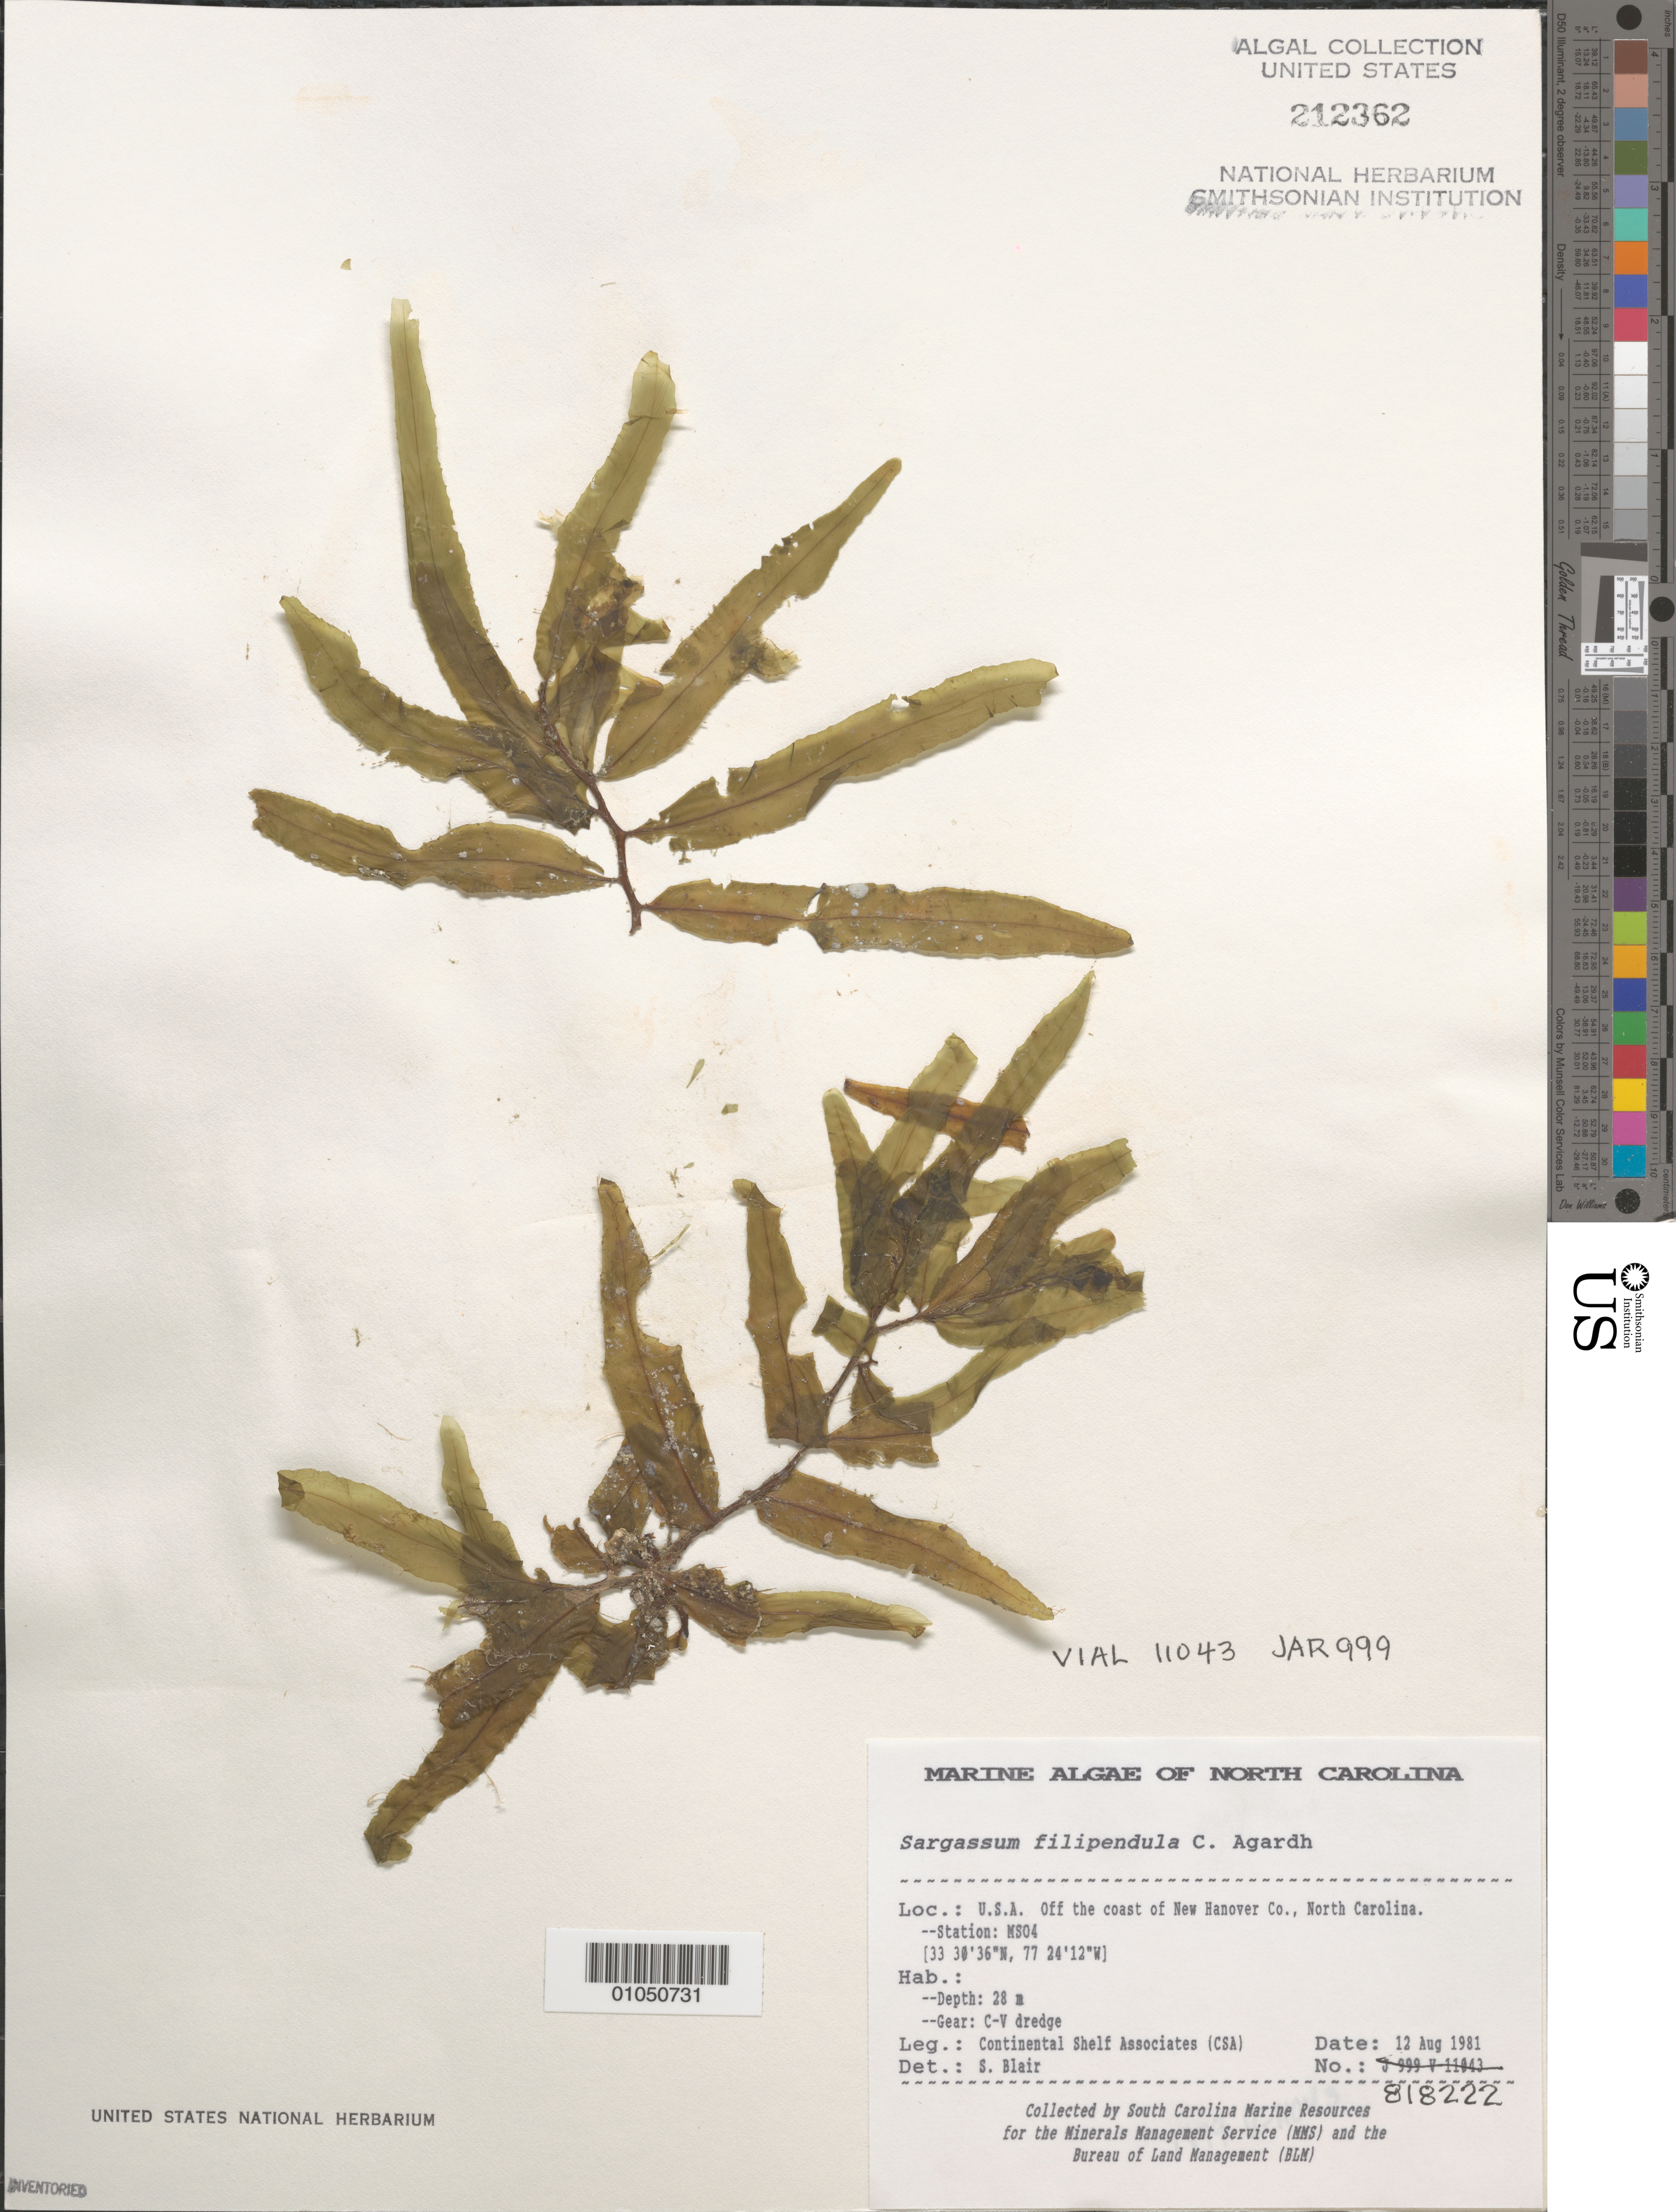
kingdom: Chromista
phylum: Ochrophyta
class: Phaeophyceae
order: Fucales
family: Sargassaceae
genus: Sargassum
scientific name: Sargassum filipendula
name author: C. Agardh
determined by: Blair, S. M.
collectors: Continental Shelf Associates for the MMS/BLM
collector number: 818222 Station MS04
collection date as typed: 12 Aug 1981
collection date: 1981-08-12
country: United States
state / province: North Carolina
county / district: New Hanover County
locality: Off coast of New Hanover County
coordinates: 33 30'36"N, 077 24'12"W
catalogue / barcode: US 212362